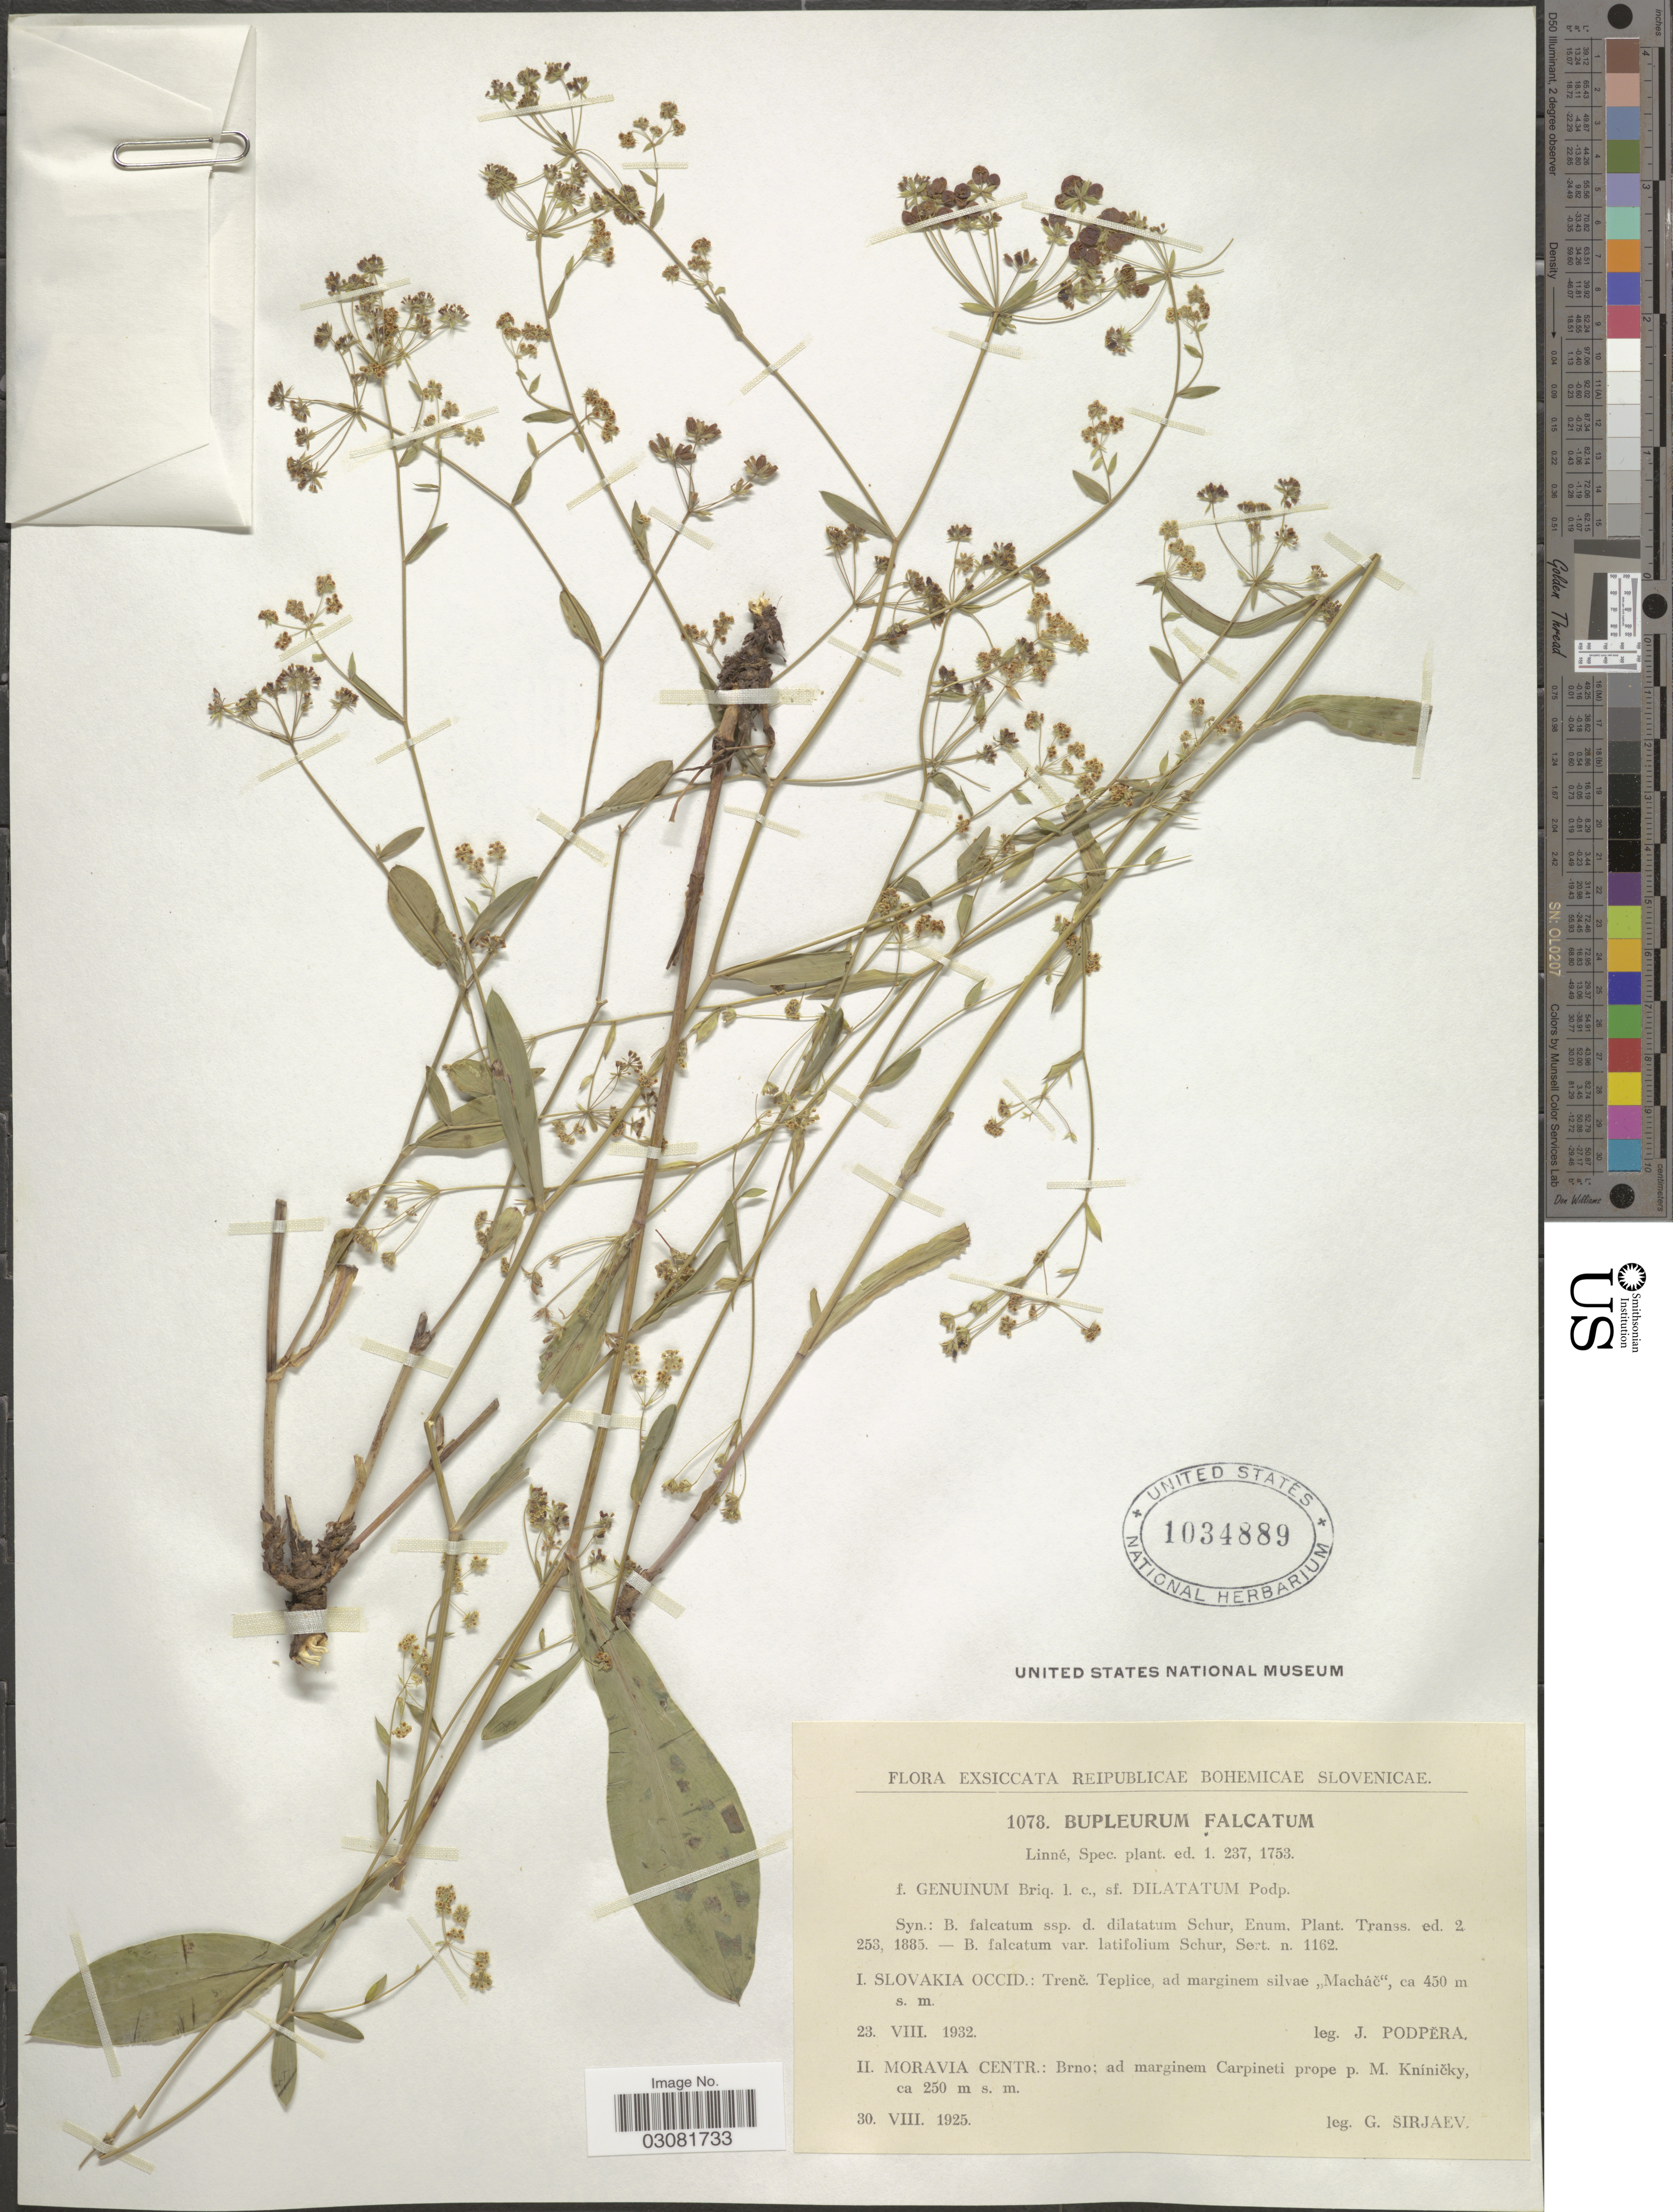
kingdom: Plantae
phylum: Tracheophyta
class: Magnoliopsida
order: Apiales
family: Apiaceae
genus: Bupleurum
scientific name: Bupleurum falcatum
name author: L.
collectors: J. Podpera & G. Sirjaev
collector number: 1078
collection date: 1925-08-30/1932-08-23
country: Czechia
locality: Reipublicae Bohemicae Slovenicae, Slovakia Occid.: Trene. Teplice, ad marginem silvae "Macháe", Moravia Centr.: Brno: ad marginem Carpineti prope p. M. Kninicky.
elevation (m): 250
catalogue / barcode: US 1034889